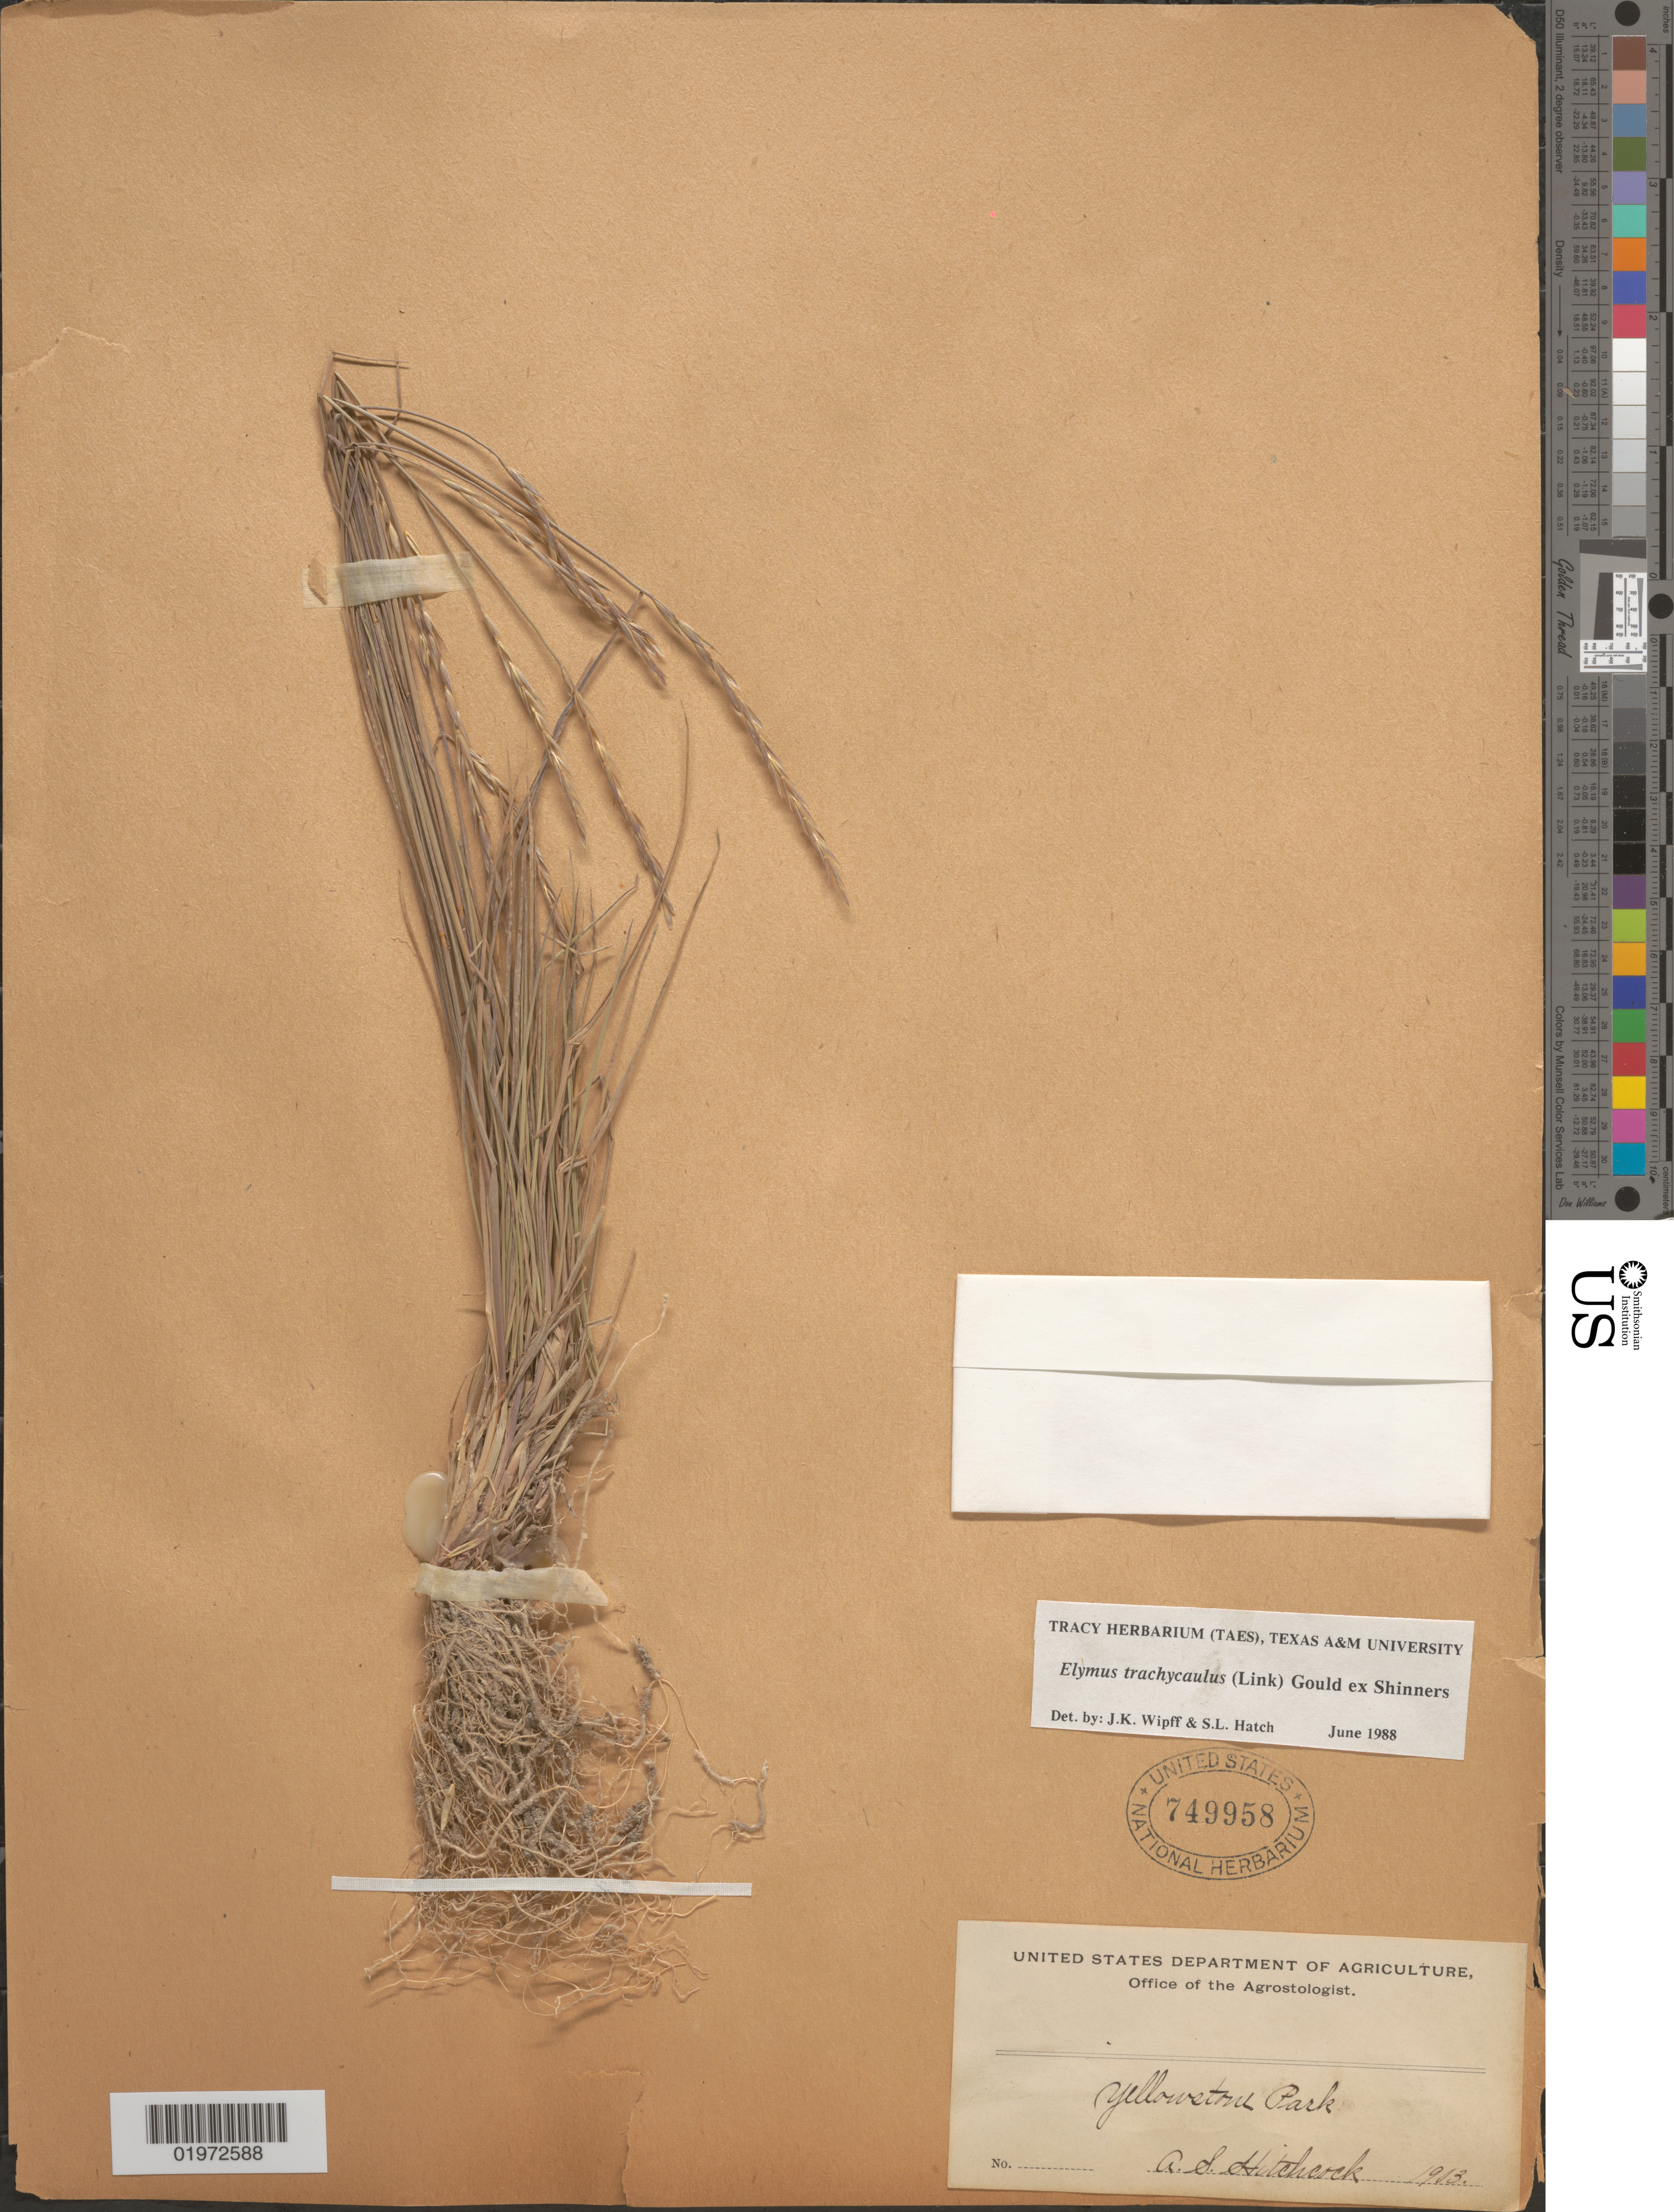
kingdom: Plantae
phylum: Tracheophyta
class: Liliopsida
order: Poales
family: Poaceae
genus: Elymus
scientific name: Elymus trachycaulus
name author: (Link) Gould ex Shinners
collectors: A. S. Hitchcock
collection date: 1903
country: United States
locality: Yellowstone Park.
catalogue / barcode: US 749958